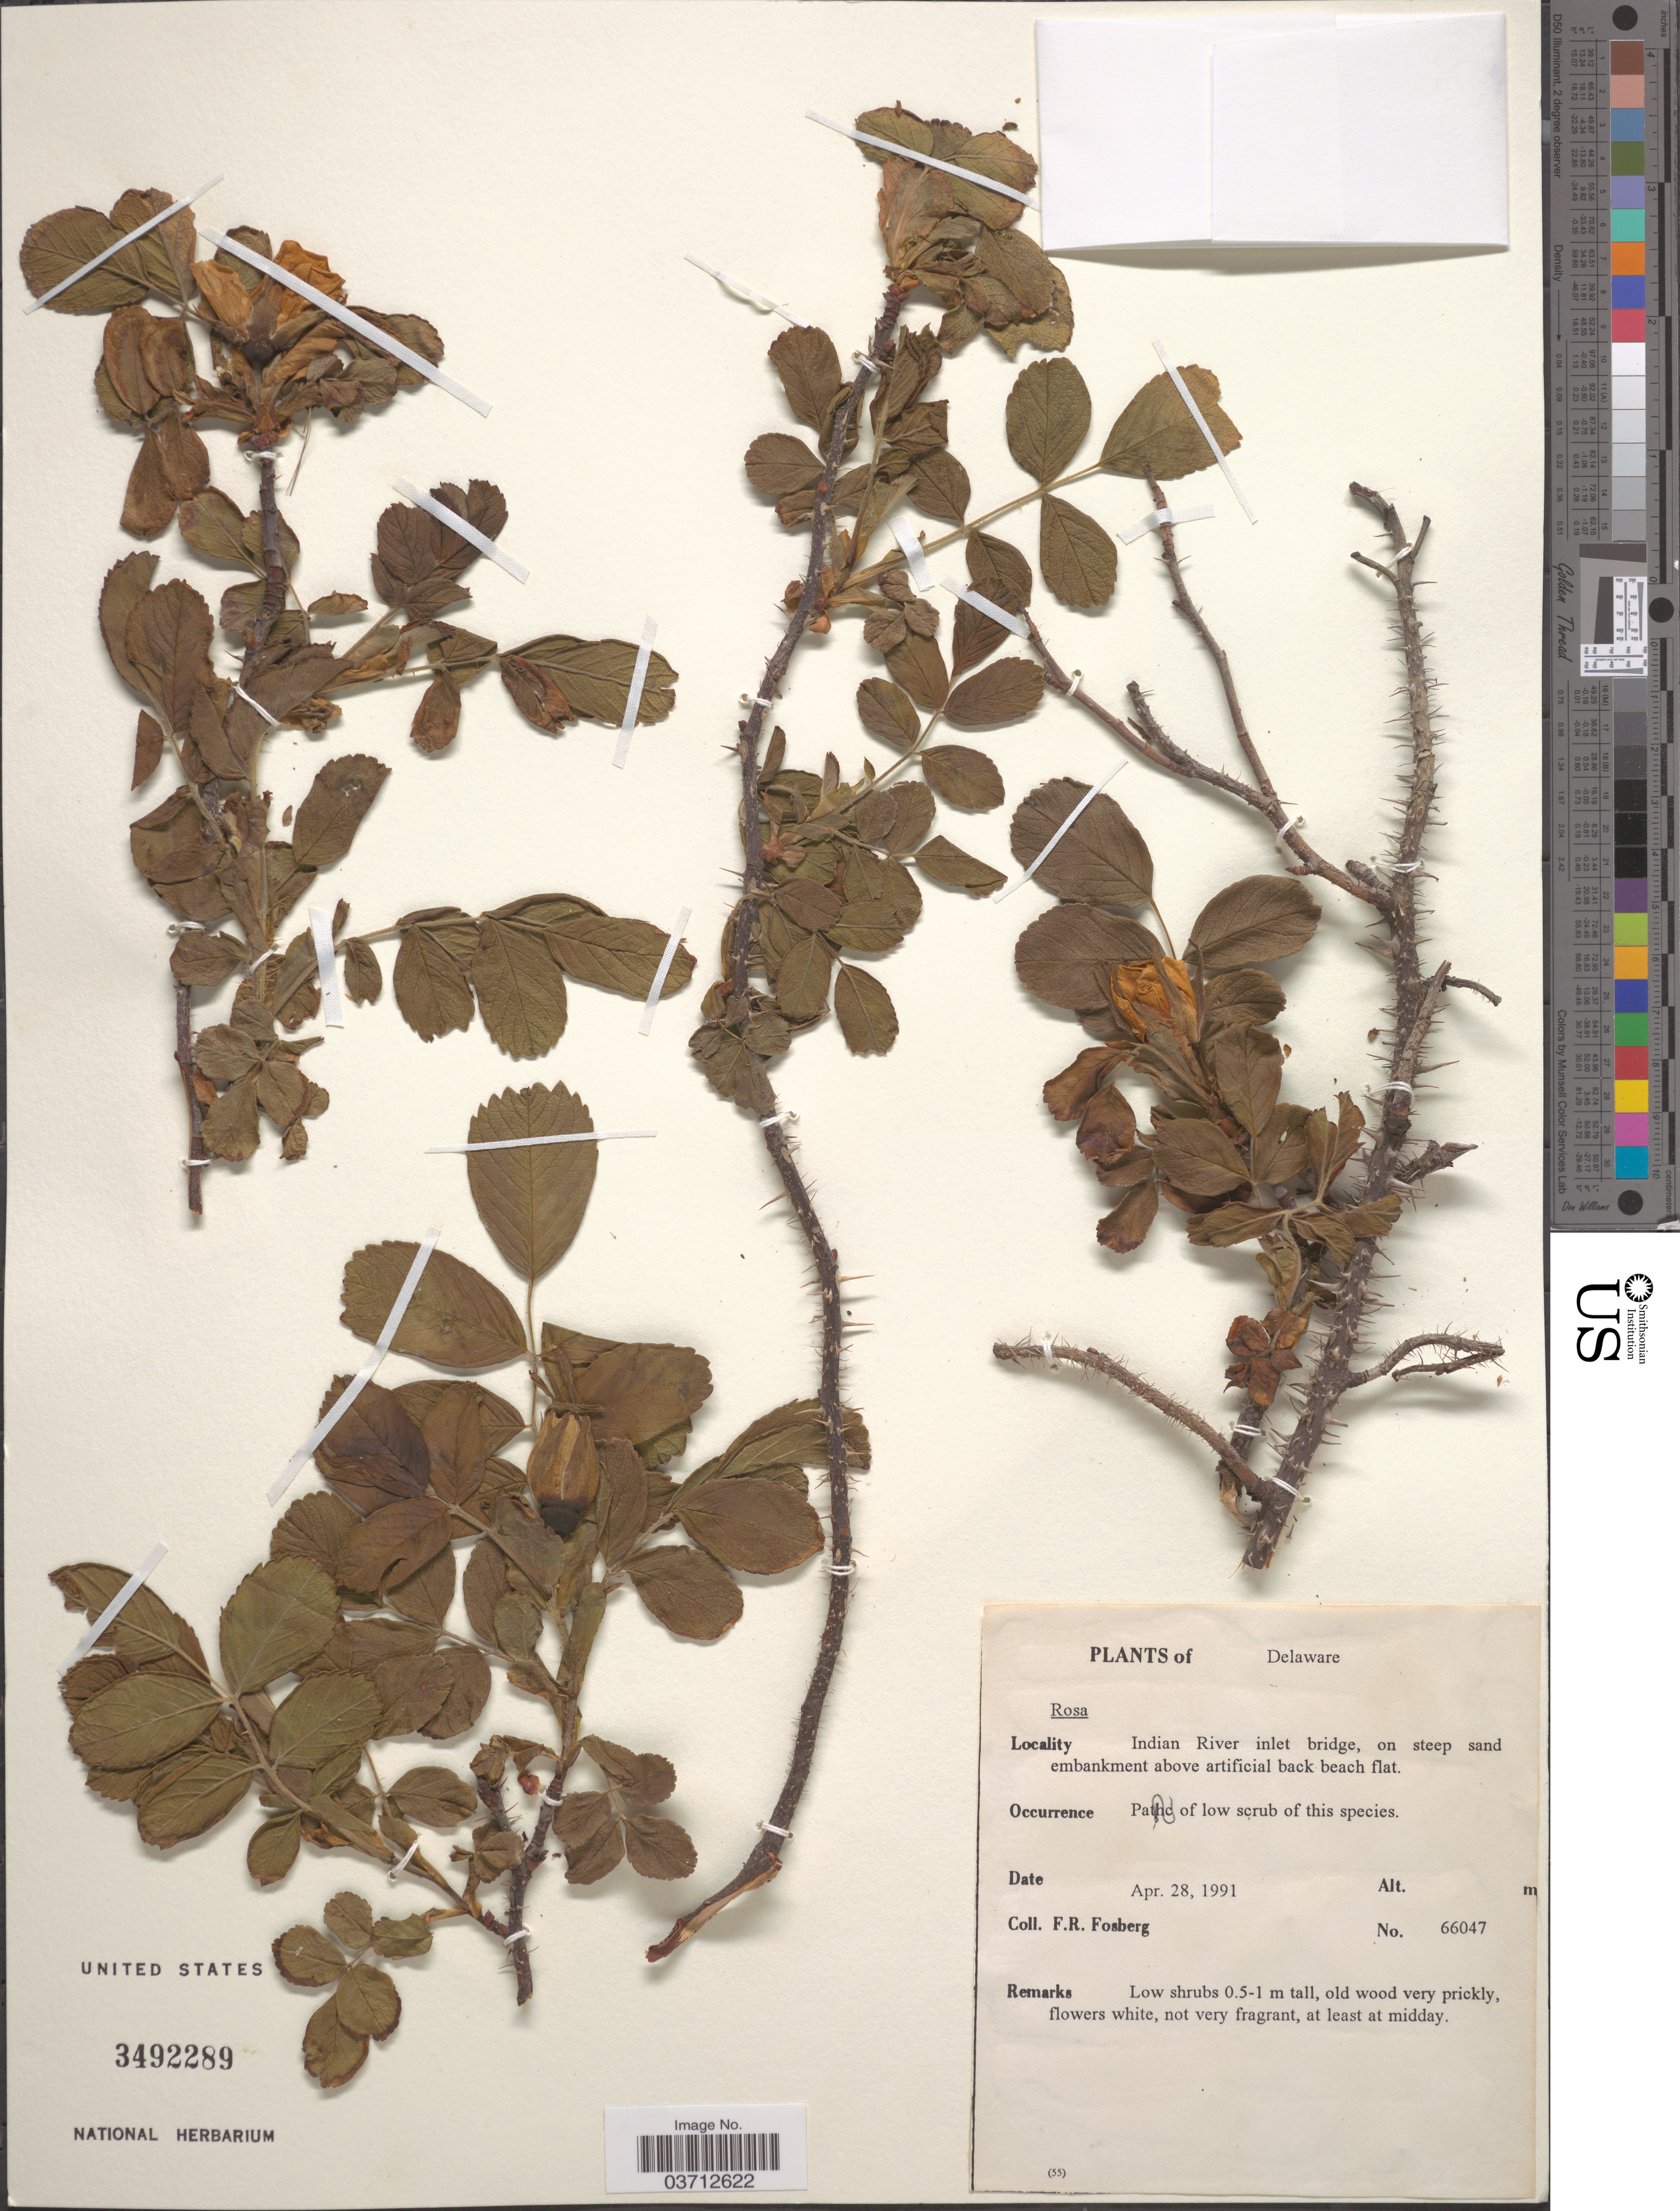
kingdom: Plantae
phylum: Tracheophyta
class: Magnoliopsida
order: Rosales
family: Rosaceae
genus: Rosa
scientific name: Rosa sp.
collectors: F. R. Fosberg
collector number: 66047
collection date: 1991-04-28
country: United States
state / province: Delaware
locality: Indian River inlet bridge, on steep sand embankment above artificial back beach flat.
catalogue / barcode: US 3492289